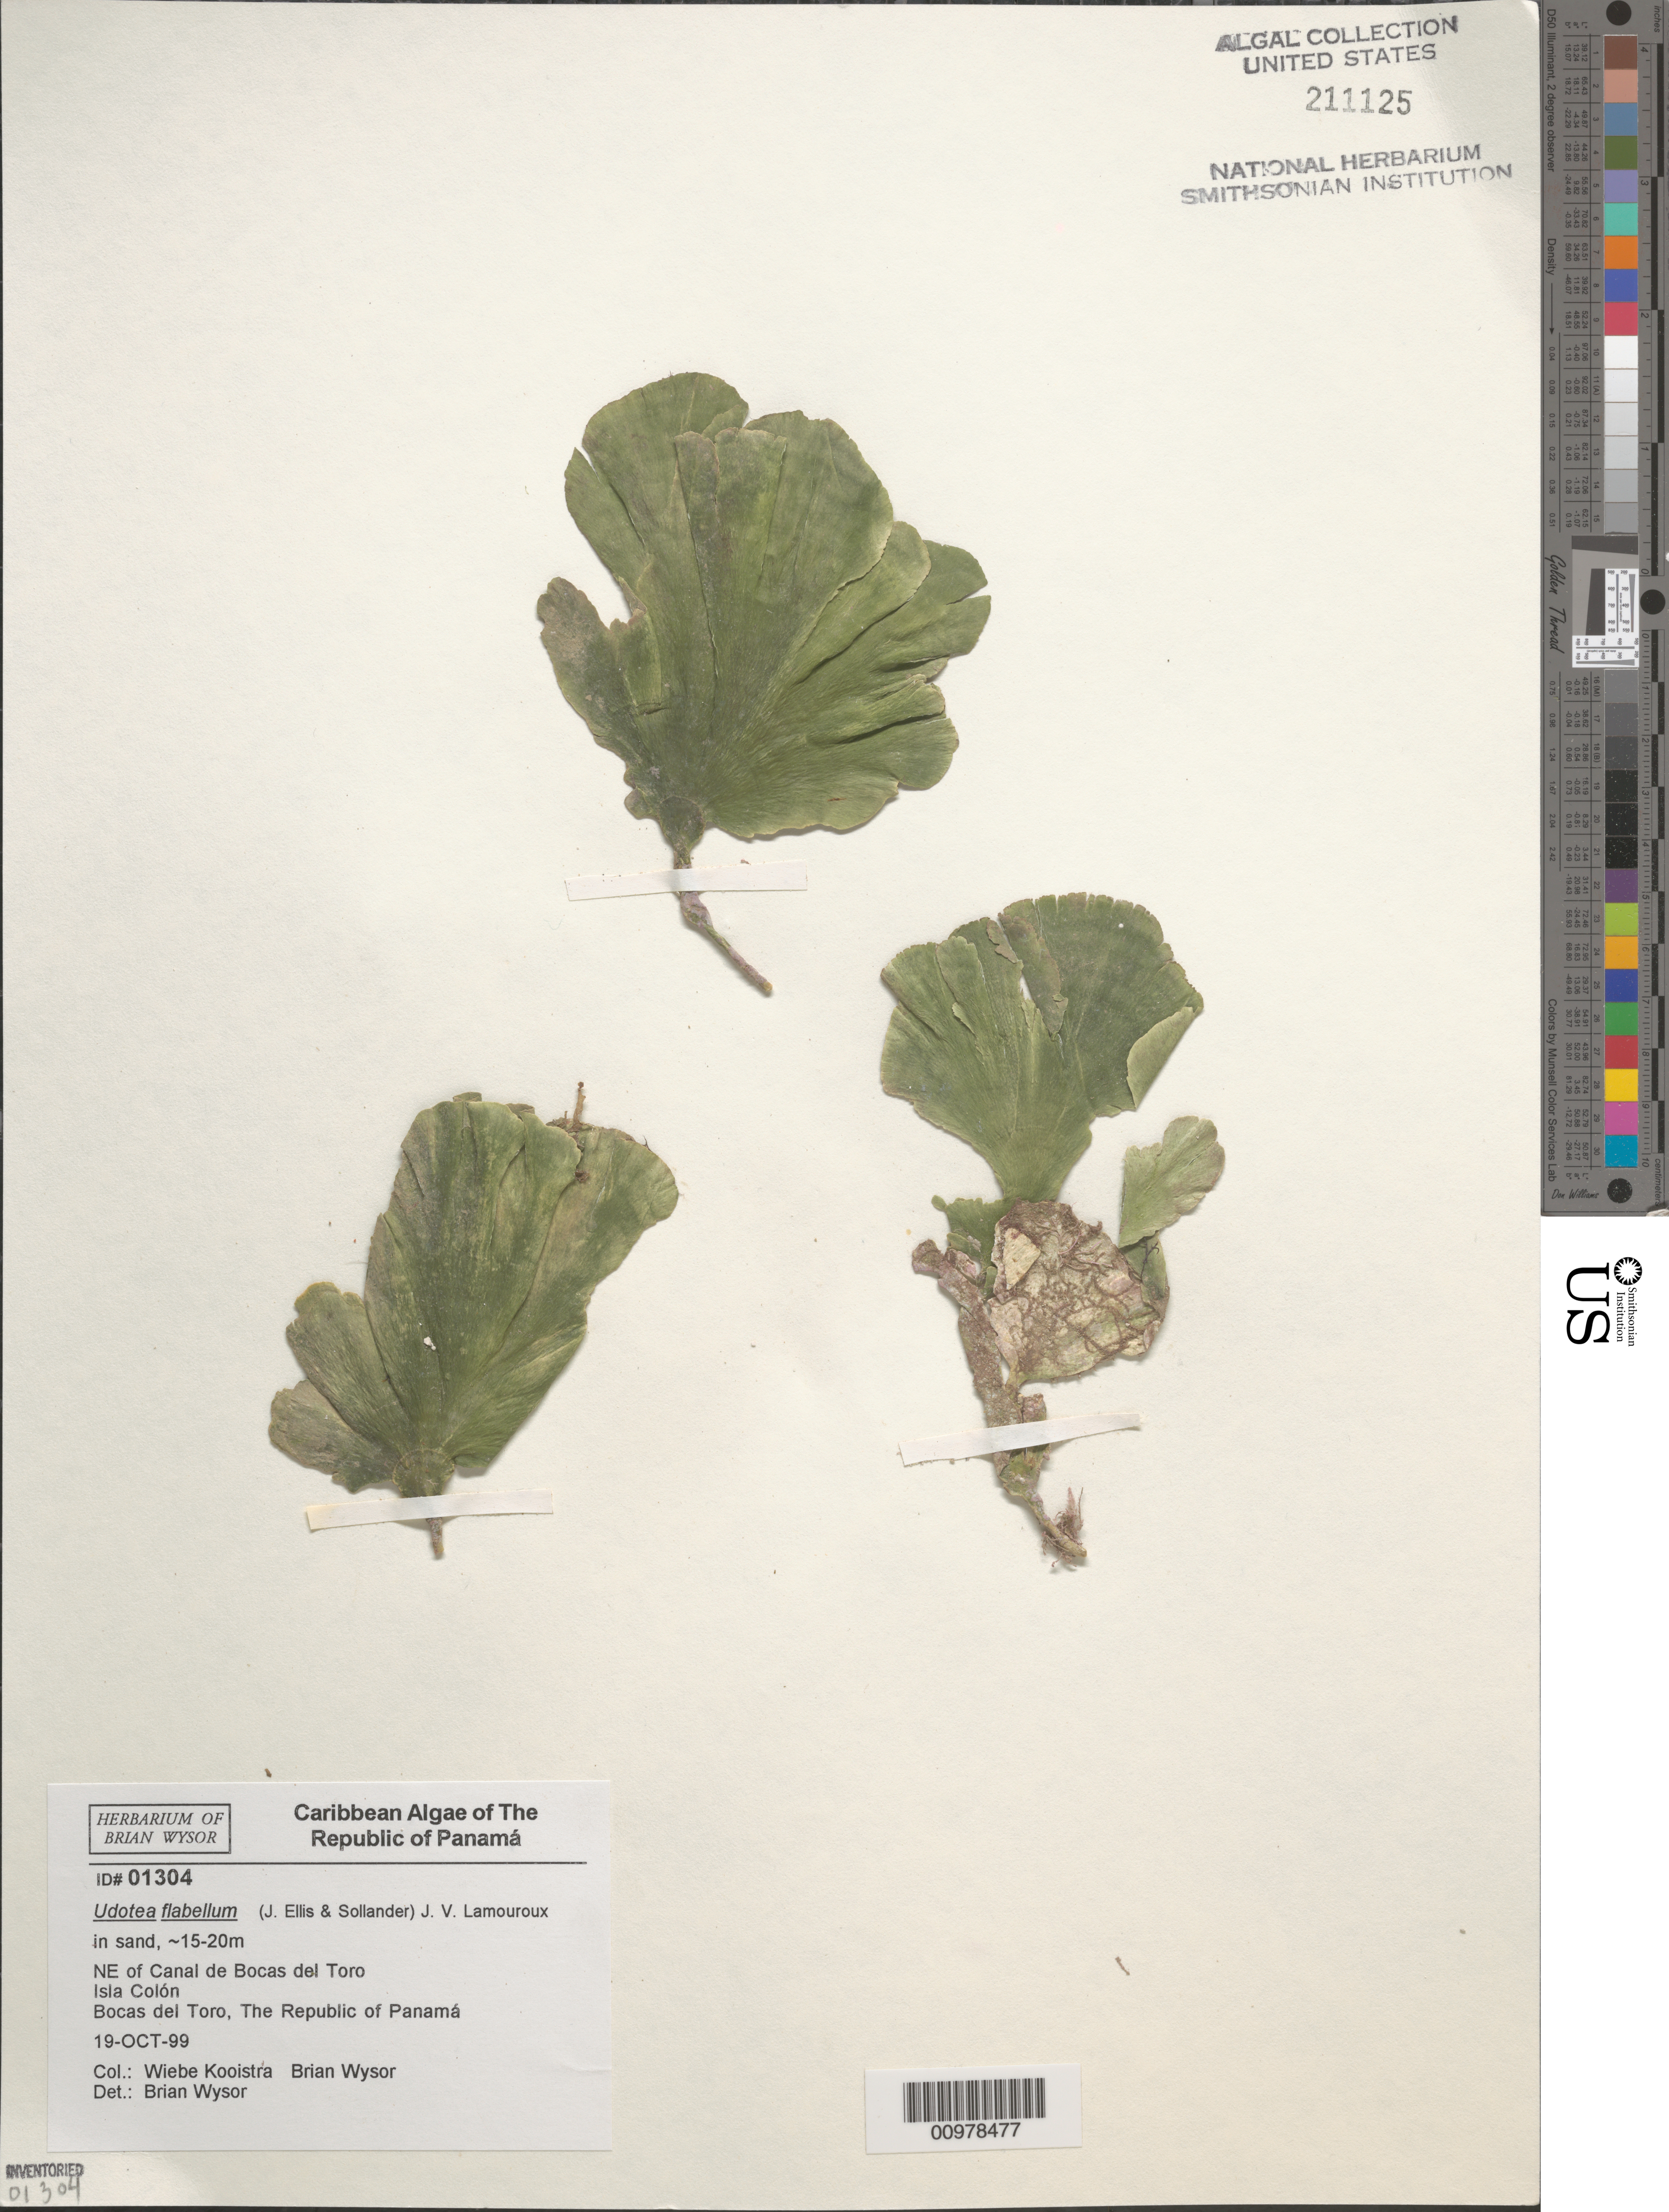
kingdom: Plantae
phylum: Chlorophyta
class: Ulvophyceae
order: Bryopsidales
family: Udoteaceae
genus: Udotea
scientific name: Udotea flabellum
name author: (J. Ellis & Sol.) M. Howe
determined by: Wysor, B.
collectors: B. Wysor & W. Kooistra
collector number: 01304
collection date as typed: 19 Oct 1999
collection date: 1999-10-19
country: Panama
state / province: Bocas del Toro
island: Colón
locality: Northeast of Canal de Bocas del Toro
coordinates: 9 24' 45" N, 82 12' 30" W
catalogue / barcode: US 211125